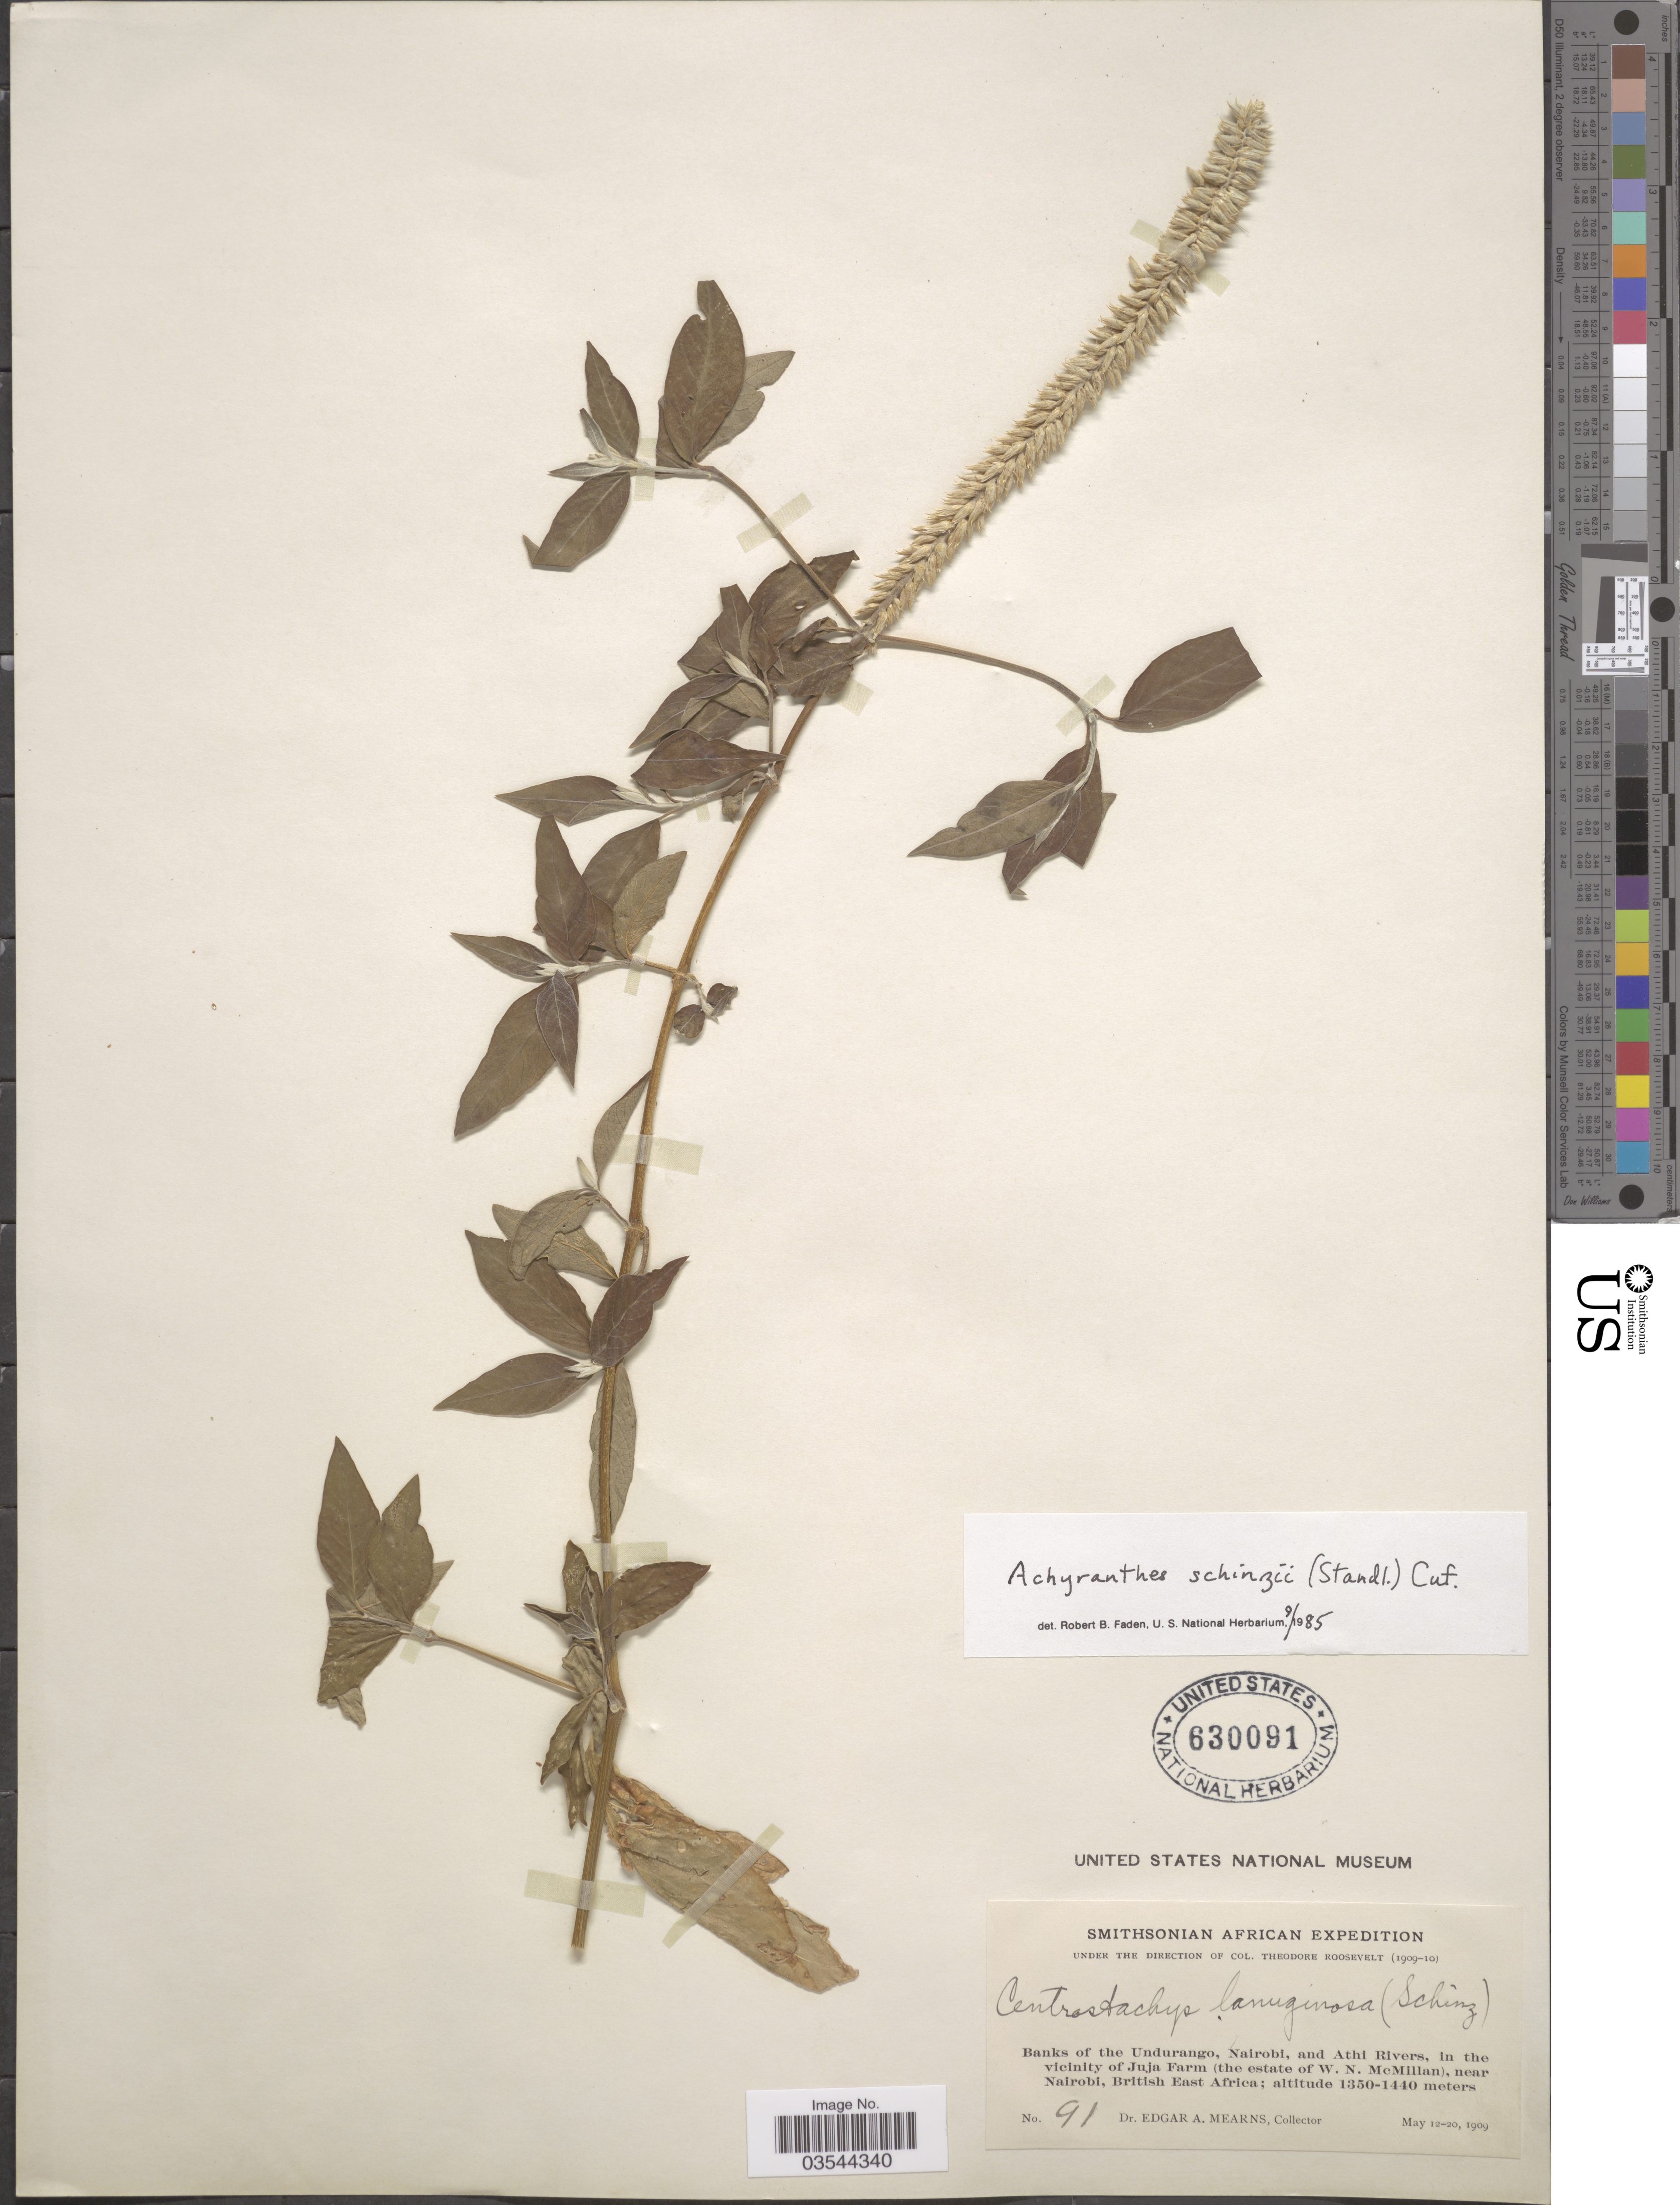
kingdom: Plantae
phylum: Tracheophyta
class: Magnoliopsida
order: Caryophyllales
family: Amaranthaceae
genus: Achyranthes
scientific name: Achyranthes schinzii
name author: (Standl.) Cufod.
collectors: E. A. Mearns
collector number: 91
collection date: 1909-05-12/1909-05-20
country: Kenya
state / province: Nairobi Area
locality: Banks of the Undurango, Nairobi, and Athi Rivers, in the vicinity of Juja Farm (the estate of W.N. McMillan), near Nairobi, British East Africa.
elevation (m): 1350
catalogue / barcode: US 630091